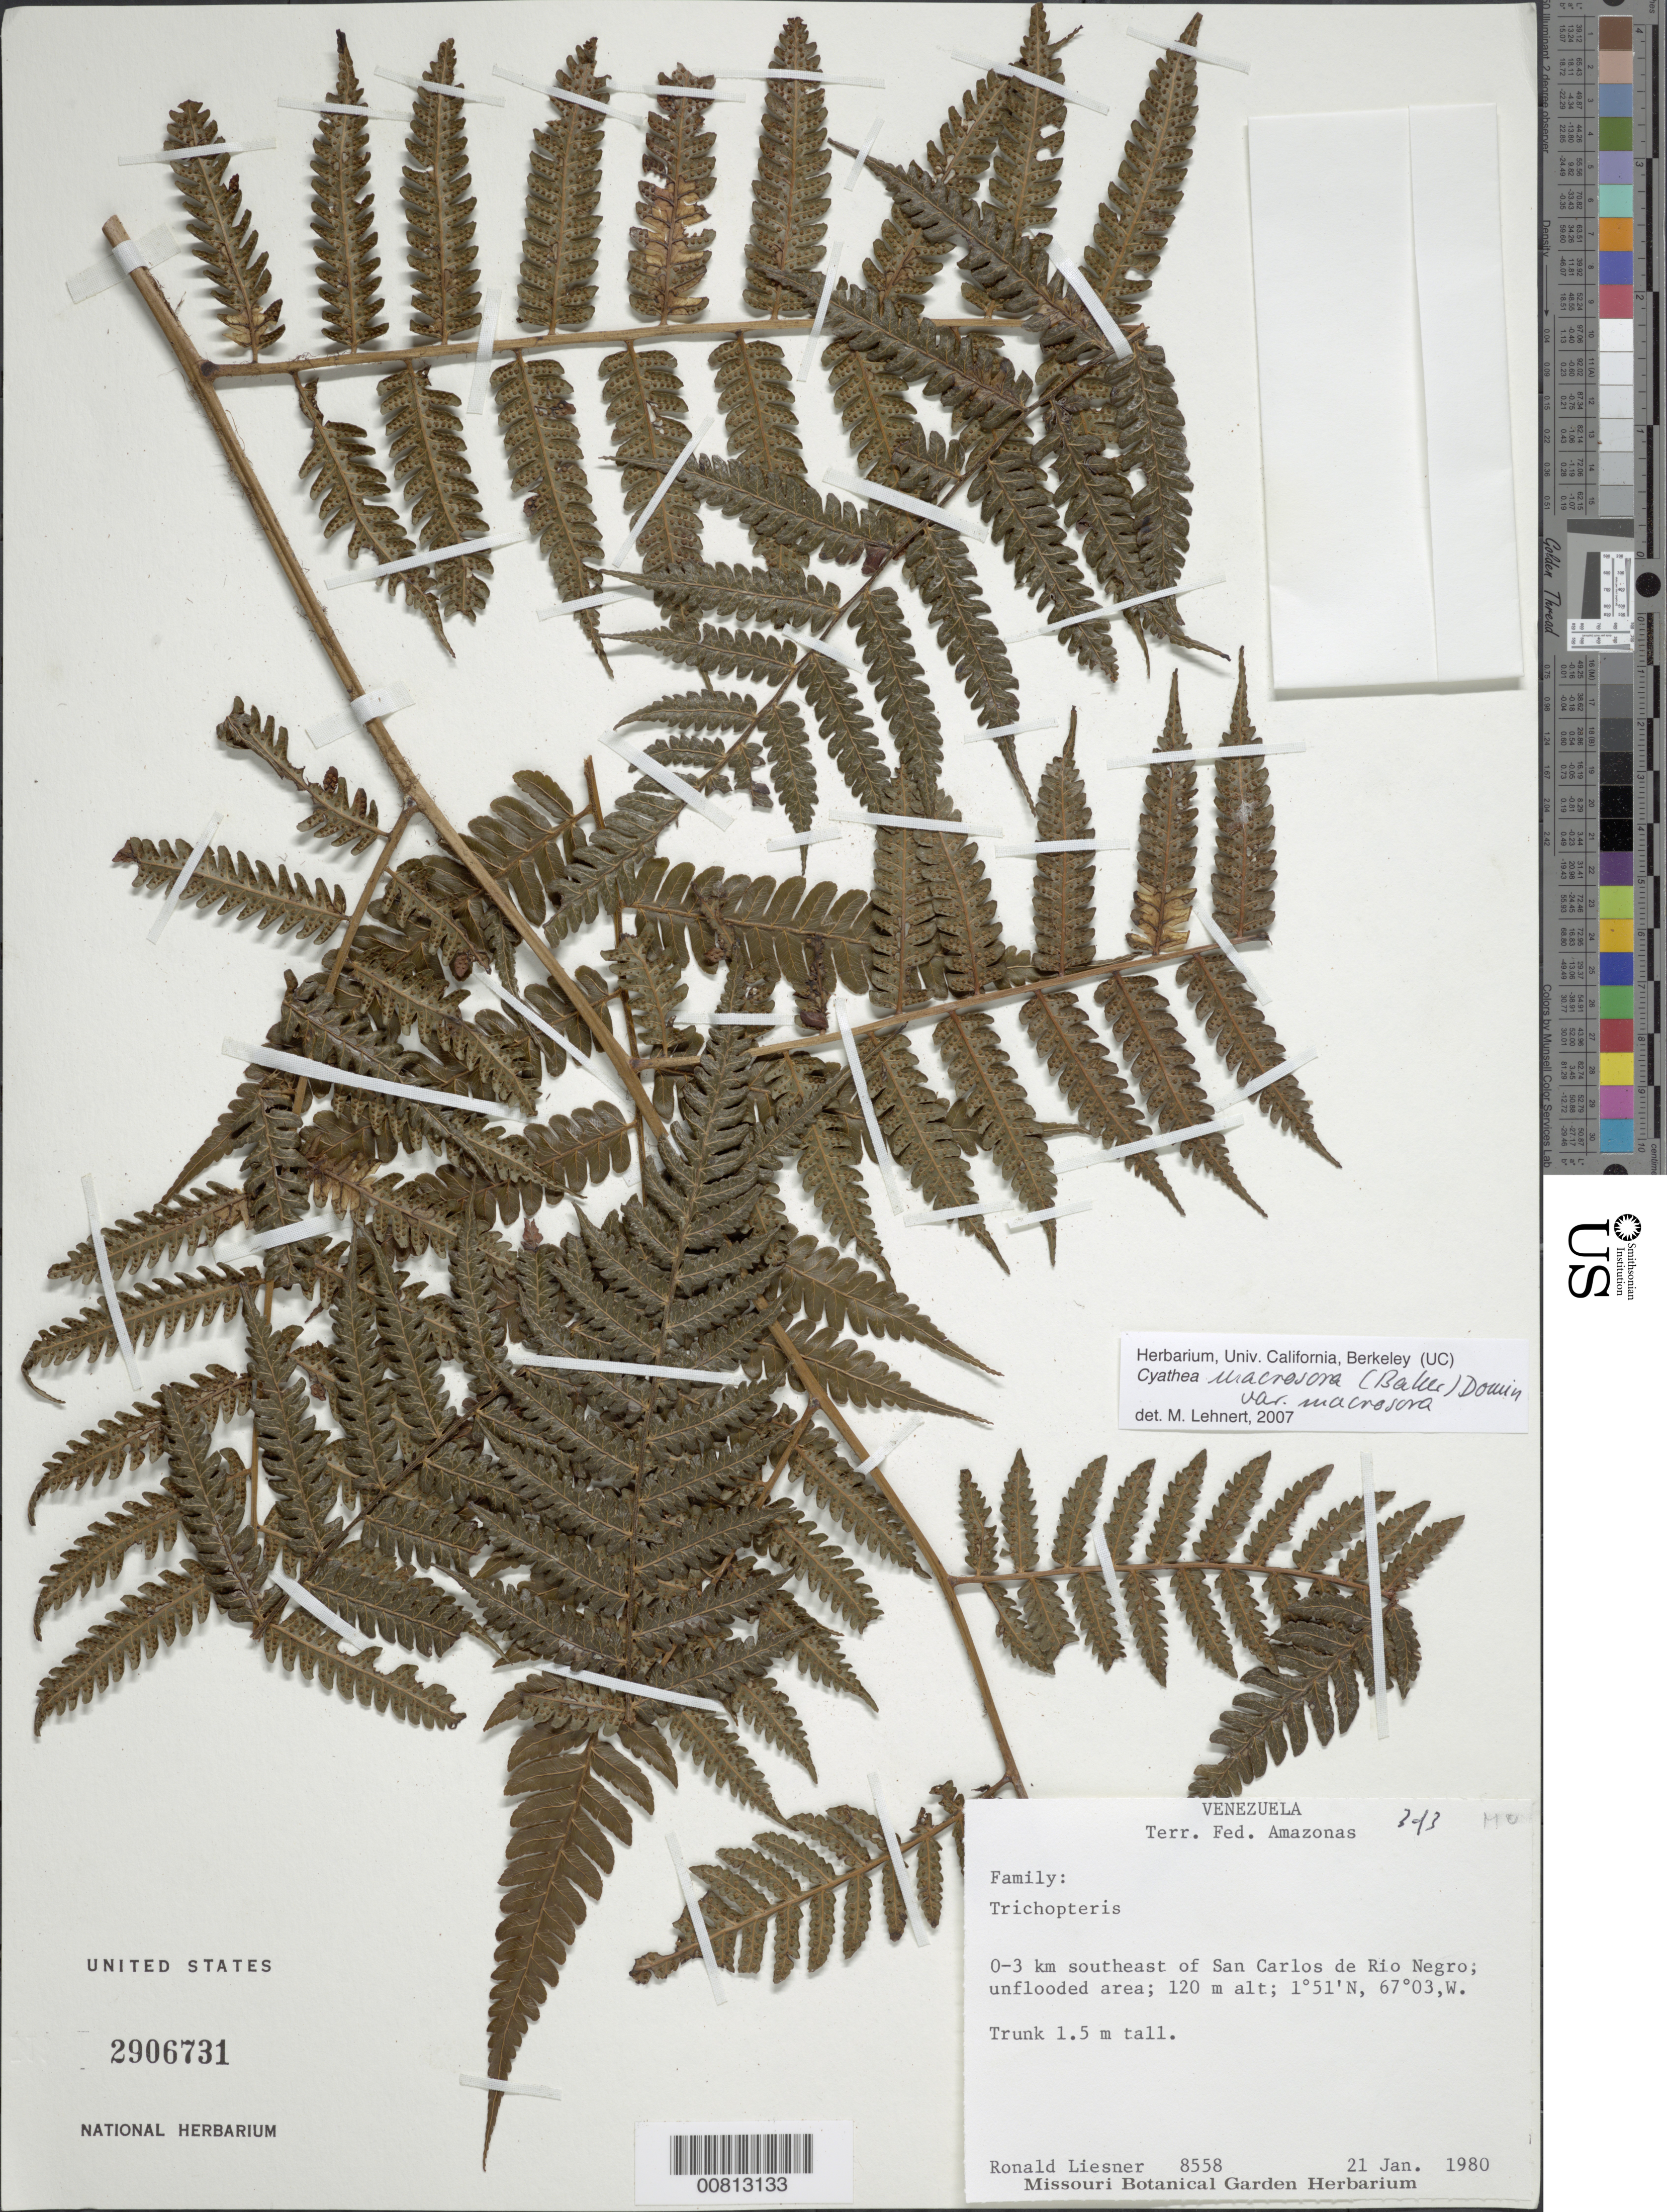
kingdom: Plantae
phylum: Tracheophyta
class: Polypodiopsida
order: Cyatheales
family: Cyatheaceae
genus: Cyathea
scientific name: Cyathea macrosora var. macrosora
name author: (Baker) Domin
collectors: R. L. Liesner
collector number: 8558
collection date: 1980-01-21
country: Venezuela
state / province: Amazonas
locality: Terr. Fed. Amazonas, 13 km southeast of San Carlos de Rio Negro; unflooded area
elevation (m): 120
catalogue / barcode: US 2906731